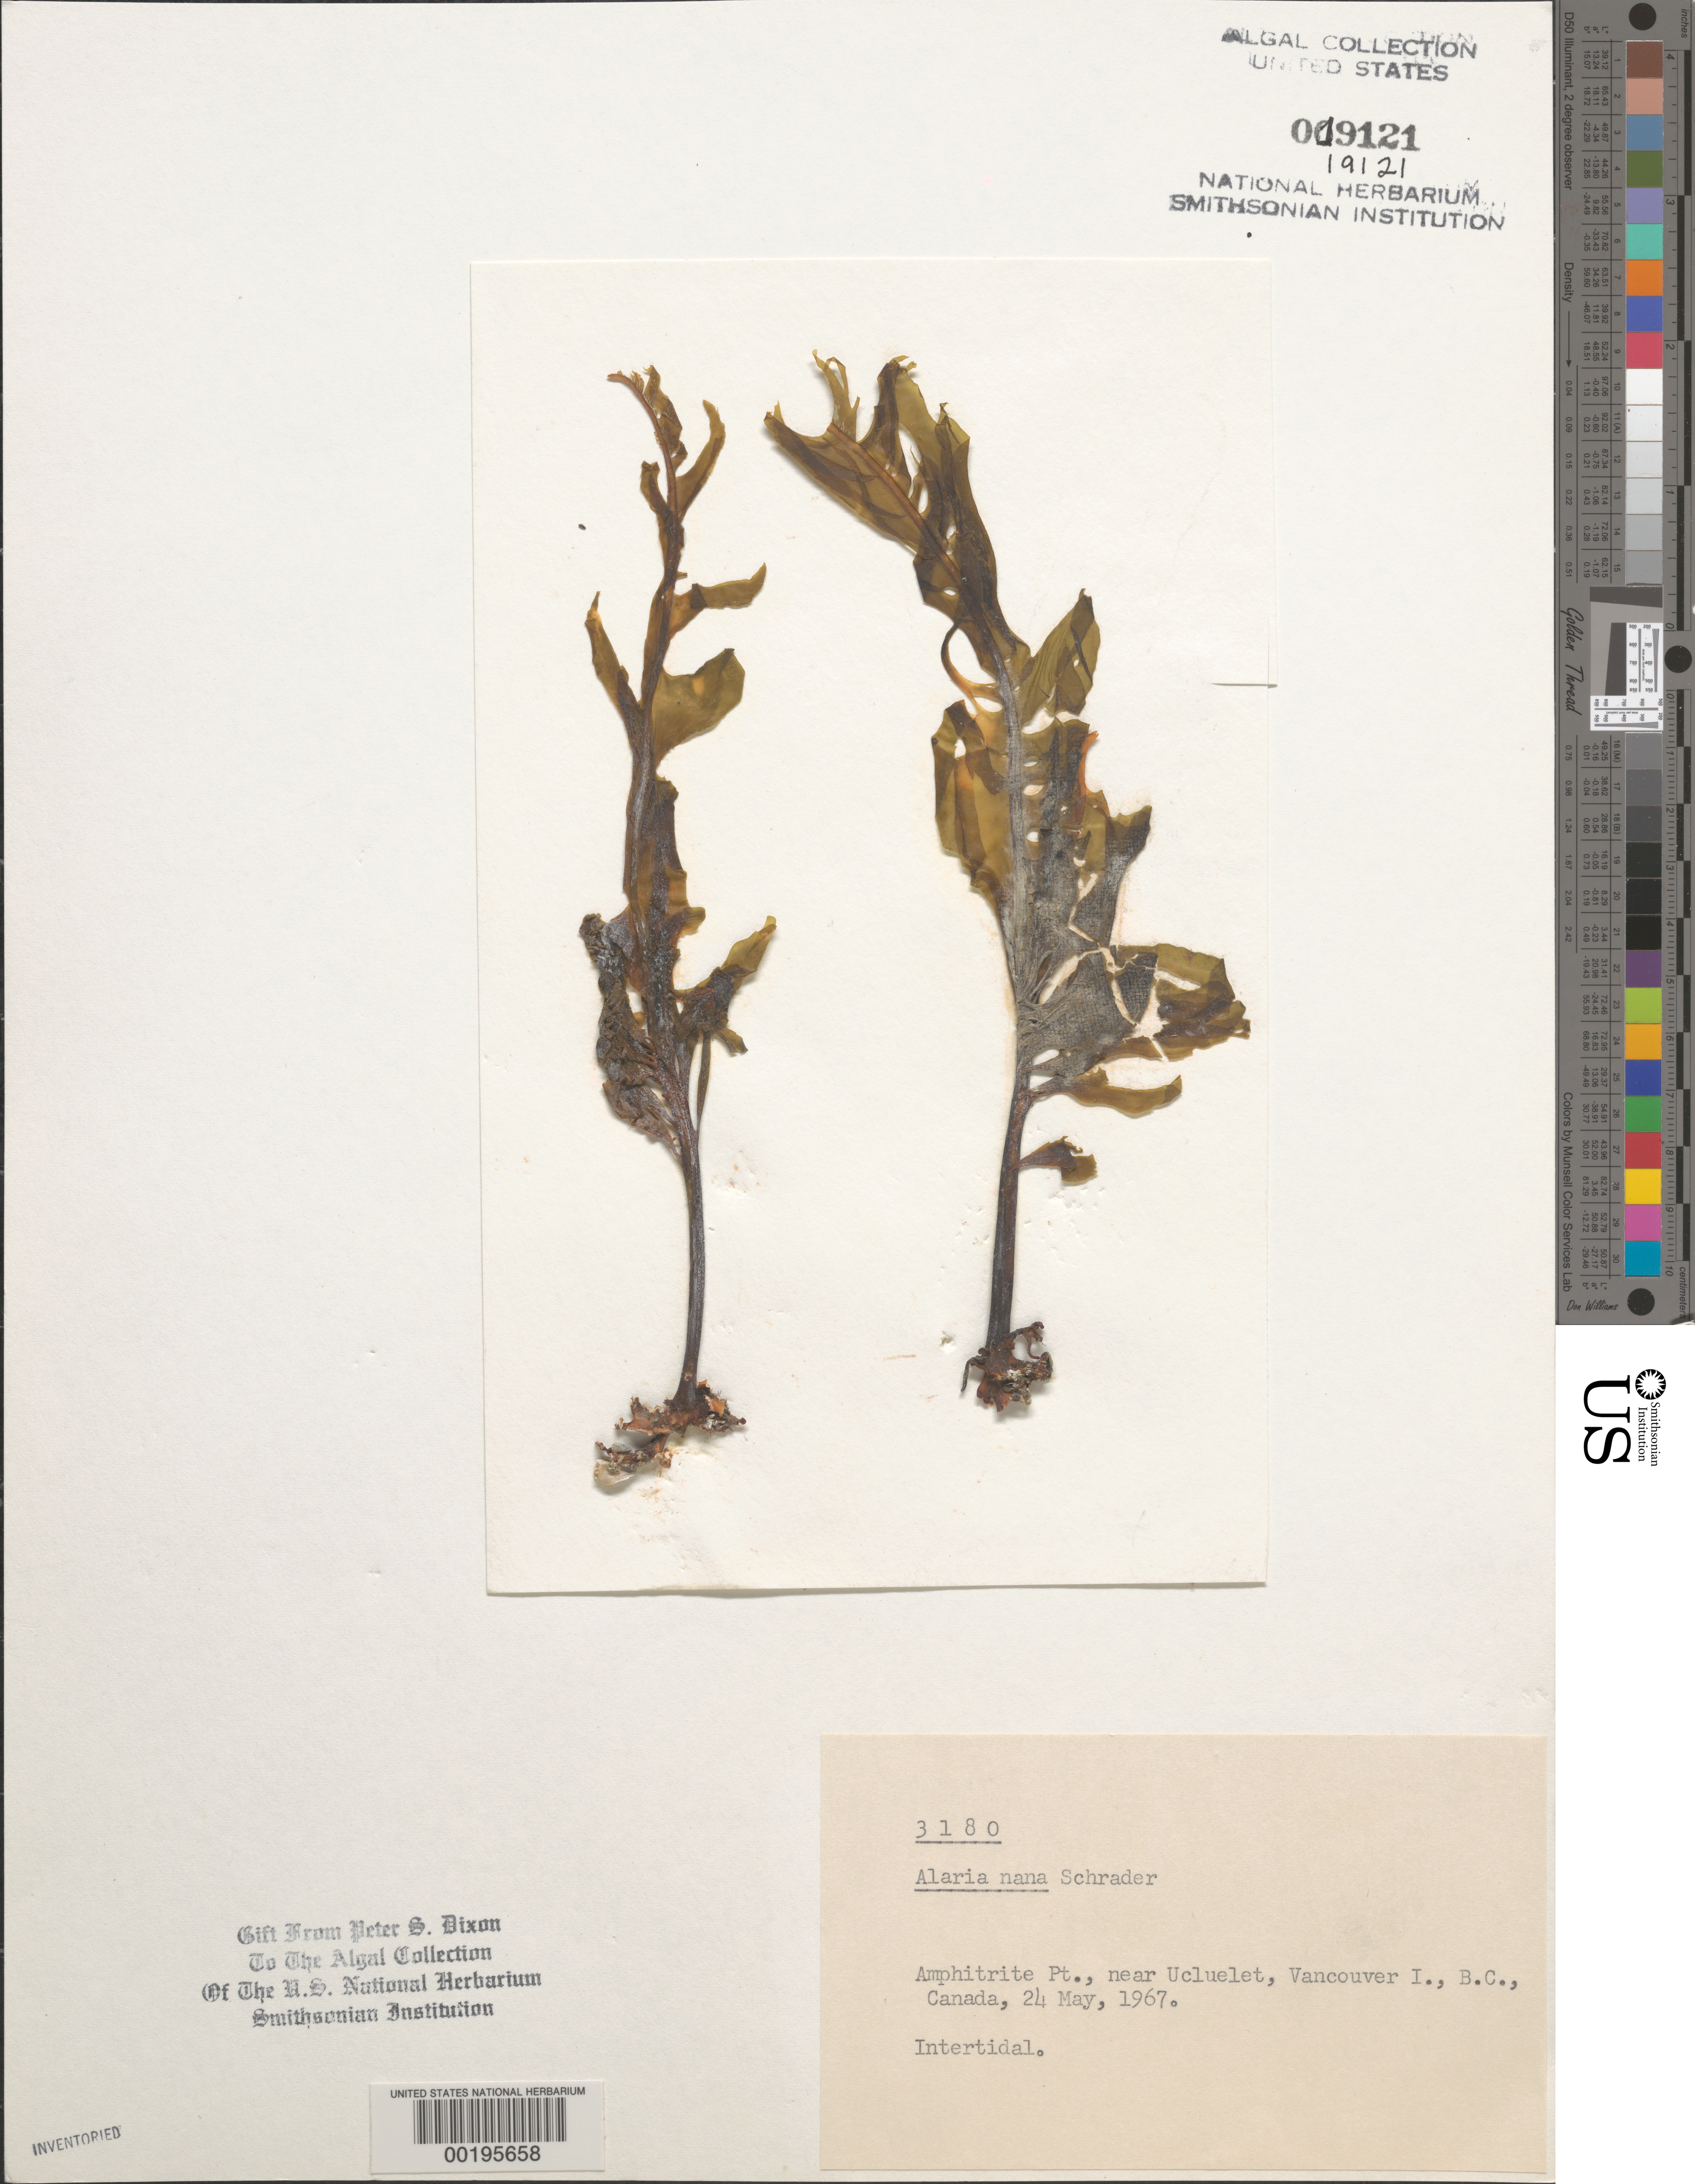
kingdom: Chromista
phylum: Ochrophyta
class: Phaeophyceae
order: Laminariales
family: Alariaceae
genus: Alaria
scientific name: Alaria marginata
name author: Postels & Rupr.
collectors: P. S. Dixon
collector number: PSD 3180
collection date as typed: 24 May 1967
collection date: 1967-05-24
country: Canada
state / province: British Columbia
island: Vancouver Island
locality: Amphitrite Point, near Ucluelet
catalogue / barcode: US 19121